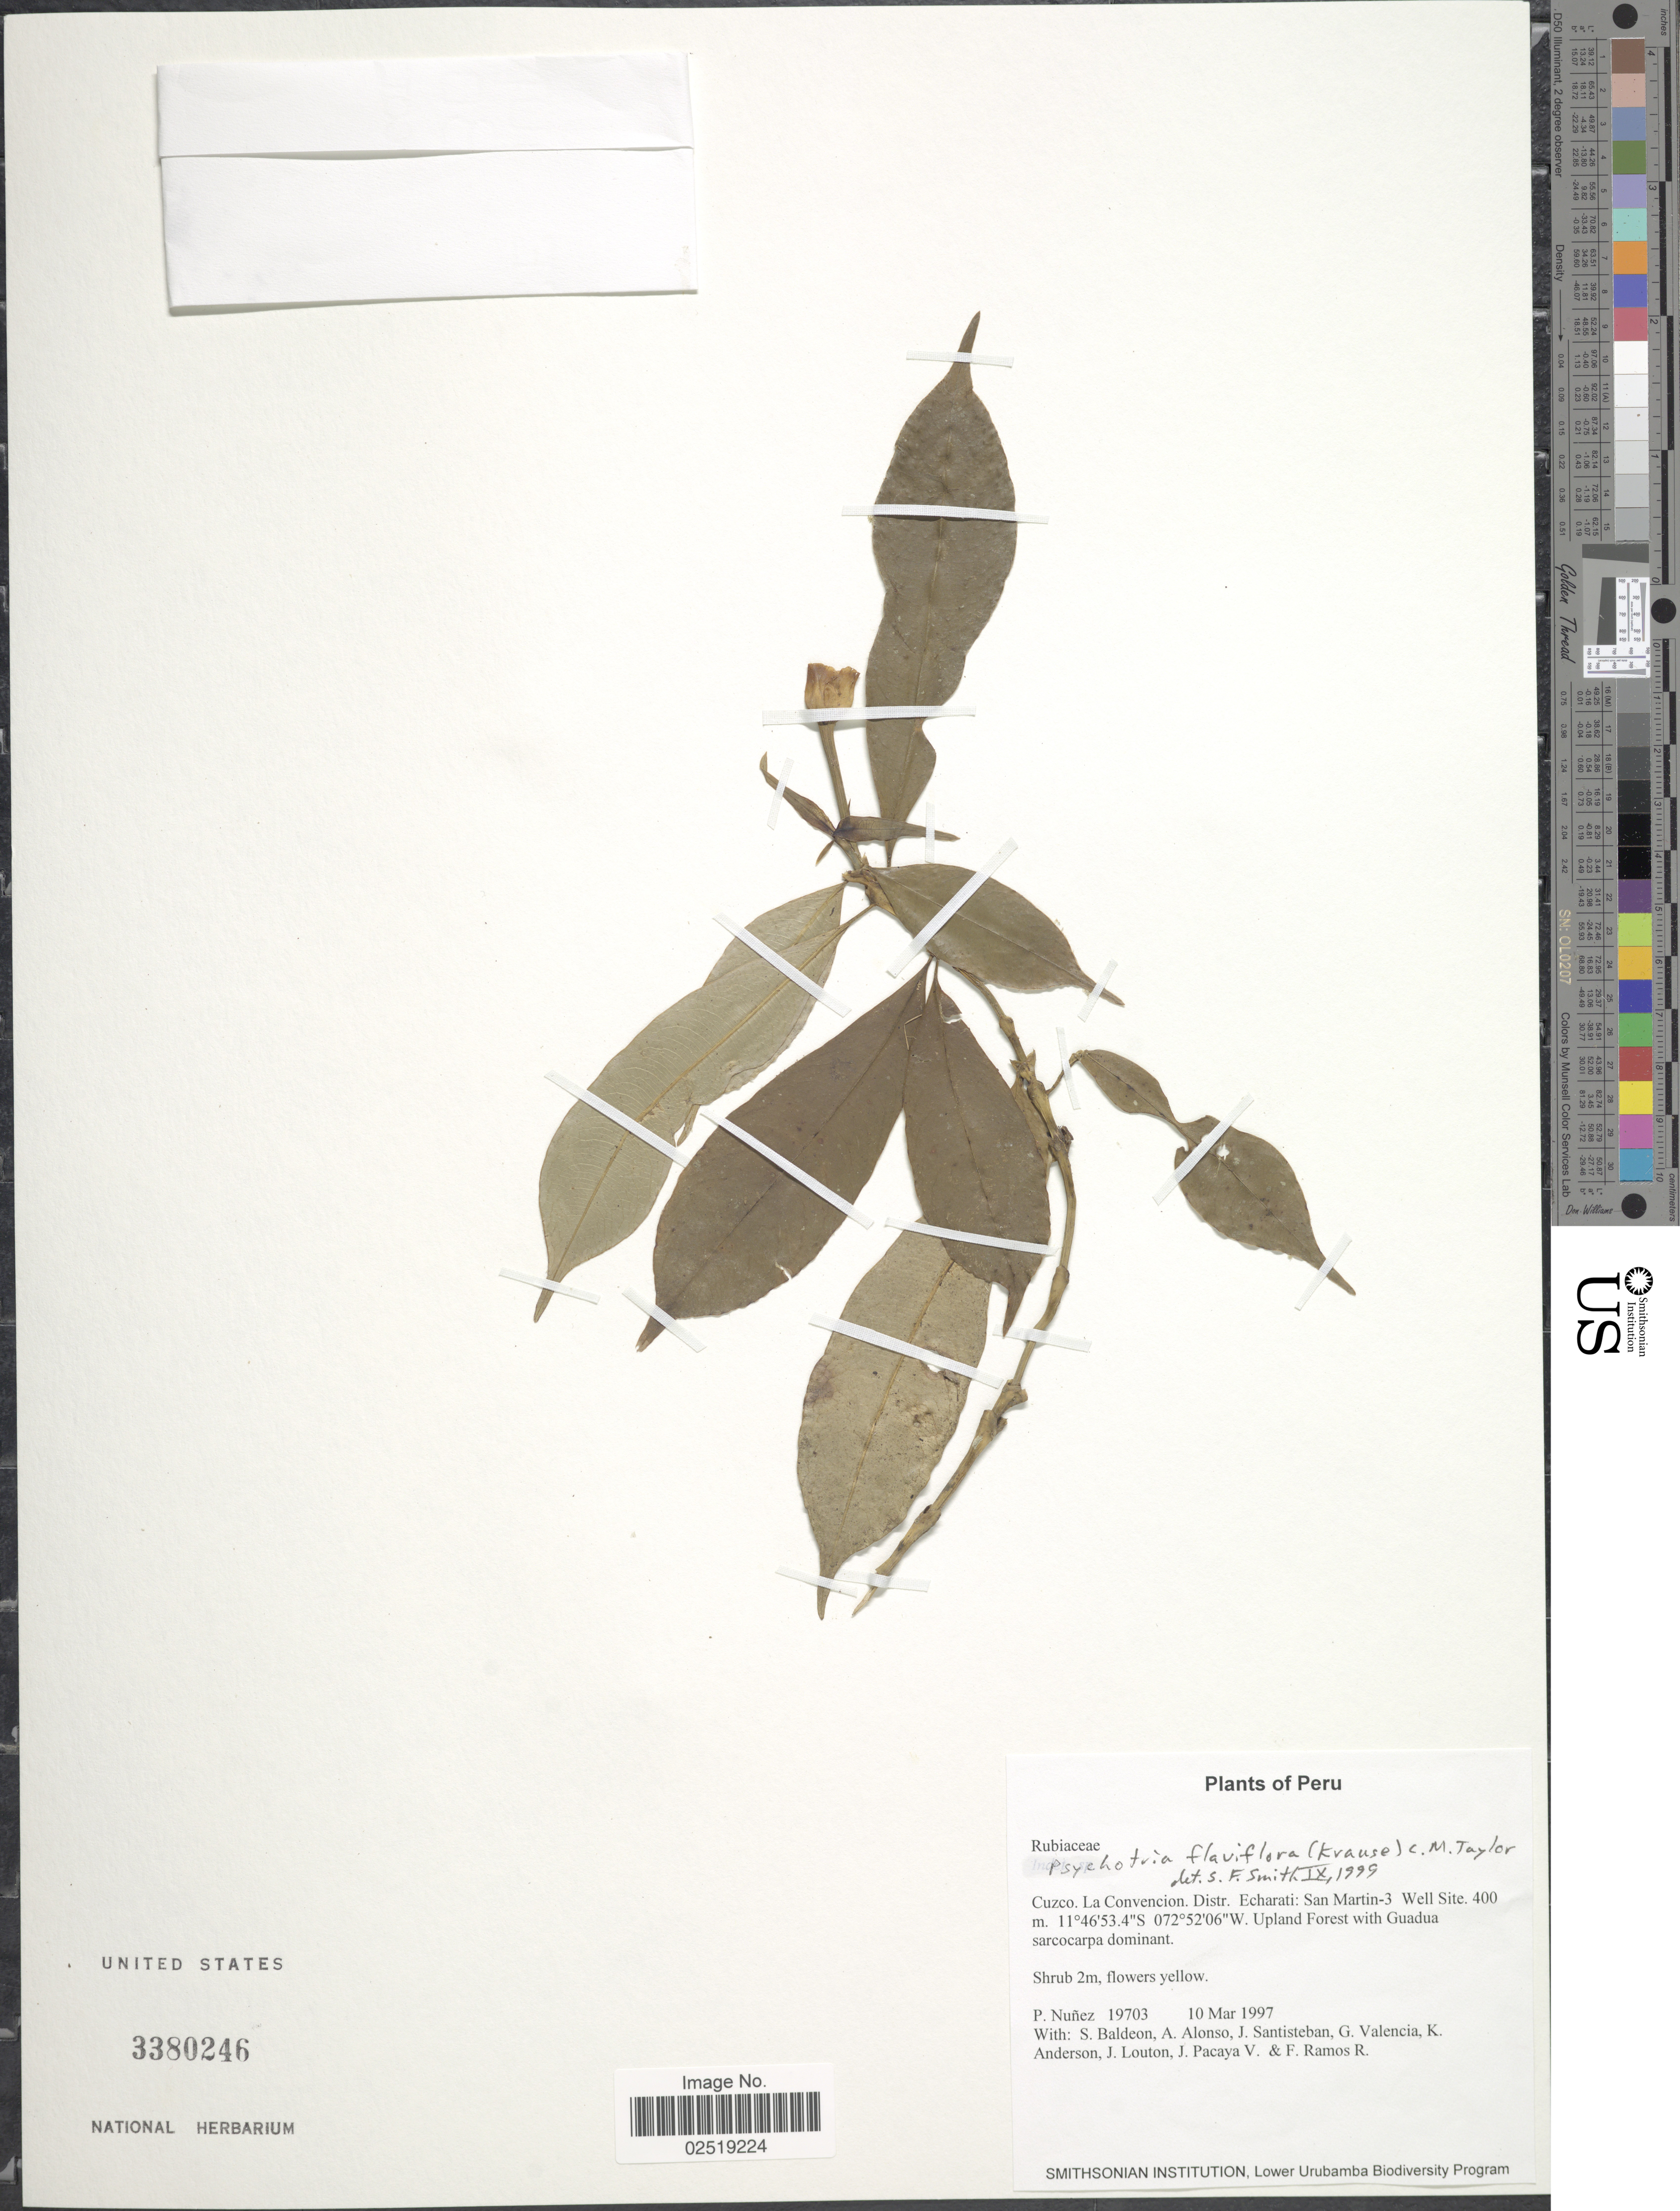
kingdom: Plantae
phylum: Tracheophyta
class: Magnoliopsida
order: Gentianales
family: Rubiaceae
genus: Psychotria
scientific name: Psychotria flaviflora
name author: (K. Krause) C.M. Taylor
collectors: P. Nuñez V., S. Baldeon, A. Alonso, J. Santisteban & et al.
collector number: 19703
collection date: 1997-03-10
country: Peru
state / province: Cusco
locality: Cuzco. La Convencion. Distr. Echarati: San Martin-3 Well Site.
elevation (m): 400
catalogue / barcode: US 3380246